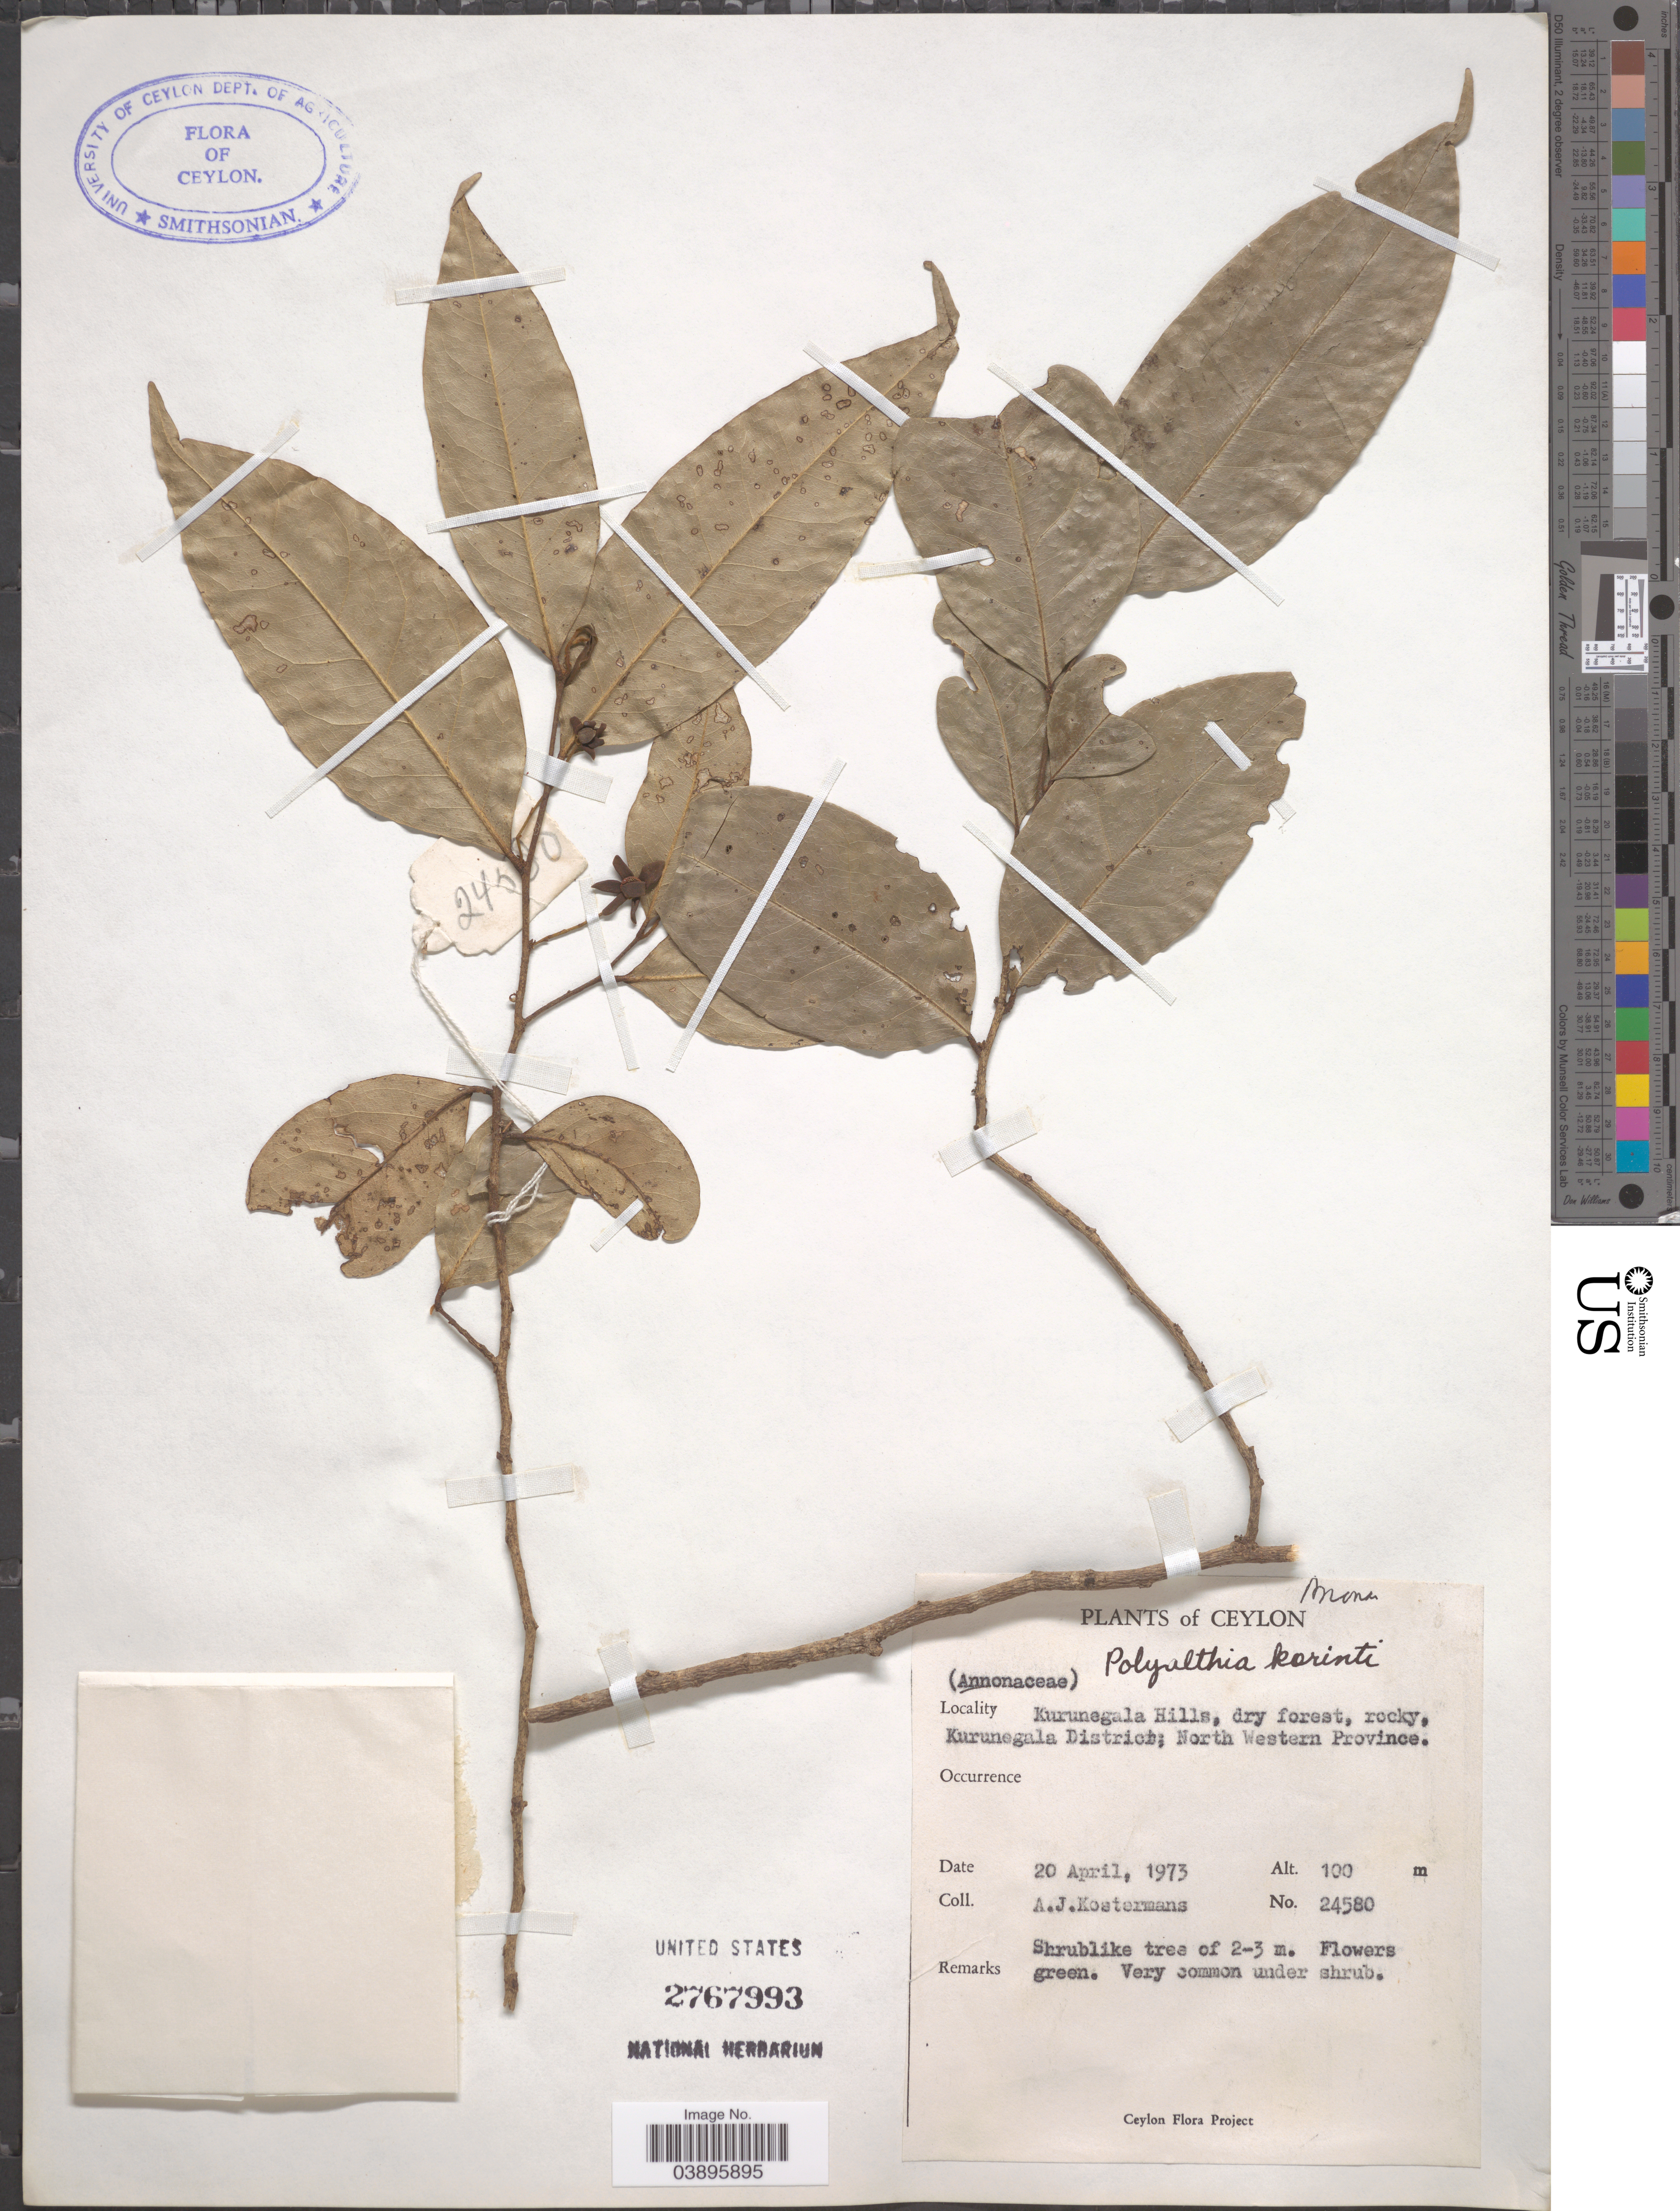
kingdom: Plantae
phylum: Tracheophyta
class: Magnoliopsida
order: Magnoliales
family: Annonaceae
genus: Polyalthia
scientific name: Polyalthia korinti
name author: (Dunal) Thwaites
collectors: A. J. G. Kostermans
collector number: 24580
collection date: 1973-04-20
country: Sri Lanka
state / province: North Western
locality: Ceylon. Kurunegala Hills, Kurunegala District.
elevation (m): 100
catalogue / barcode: US 2767993